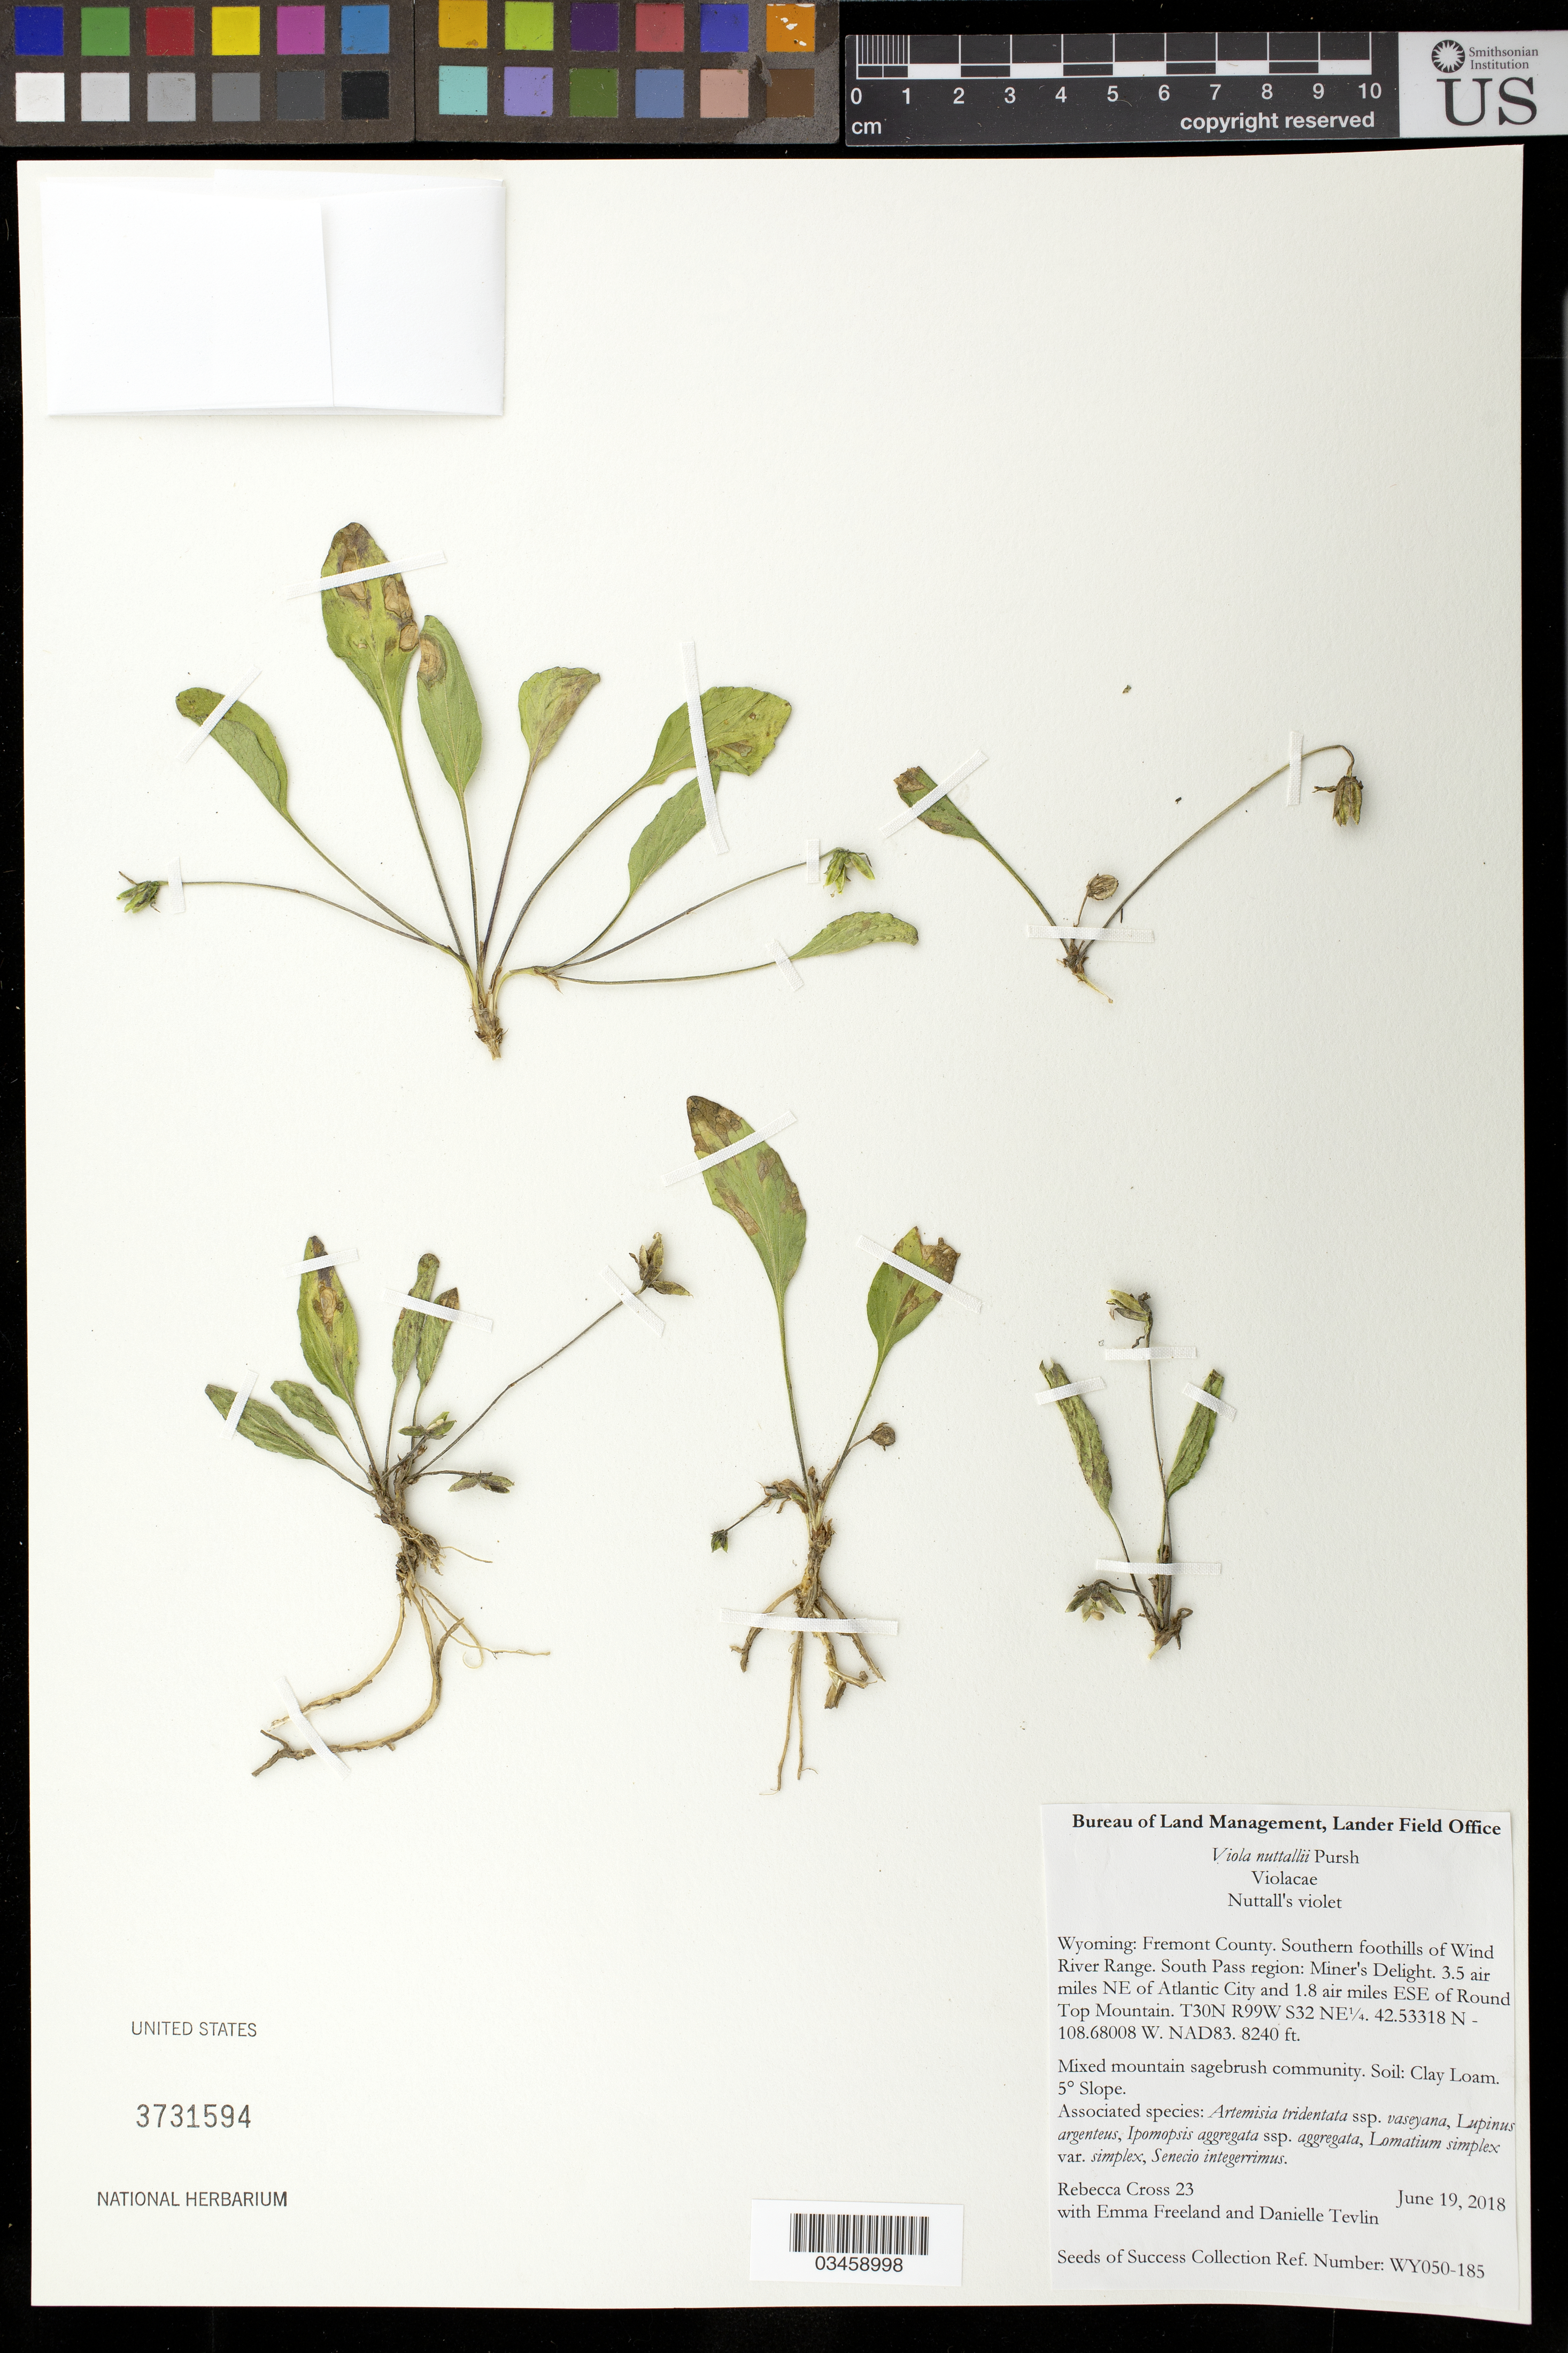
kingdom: Plantae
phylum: Tracheophyta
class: Magnoliopsida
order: Malpighiales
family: Violaceae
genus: Viola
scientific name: Viola nuttallii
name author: Pursh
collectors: R. Cross, E. Freeland & D. Tevlin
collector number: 23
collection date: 2018-06-19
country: United States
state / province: Wyoming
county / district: Fremont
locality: Wind River Range, South Pass region, Miner's Delight, 3.5 air mi. NE of Atlantic City and 1.8 air mi. ESE of Round Top Mt. R30N R99W S32 NE 1/4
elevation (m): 2512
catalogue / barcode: US 3731594